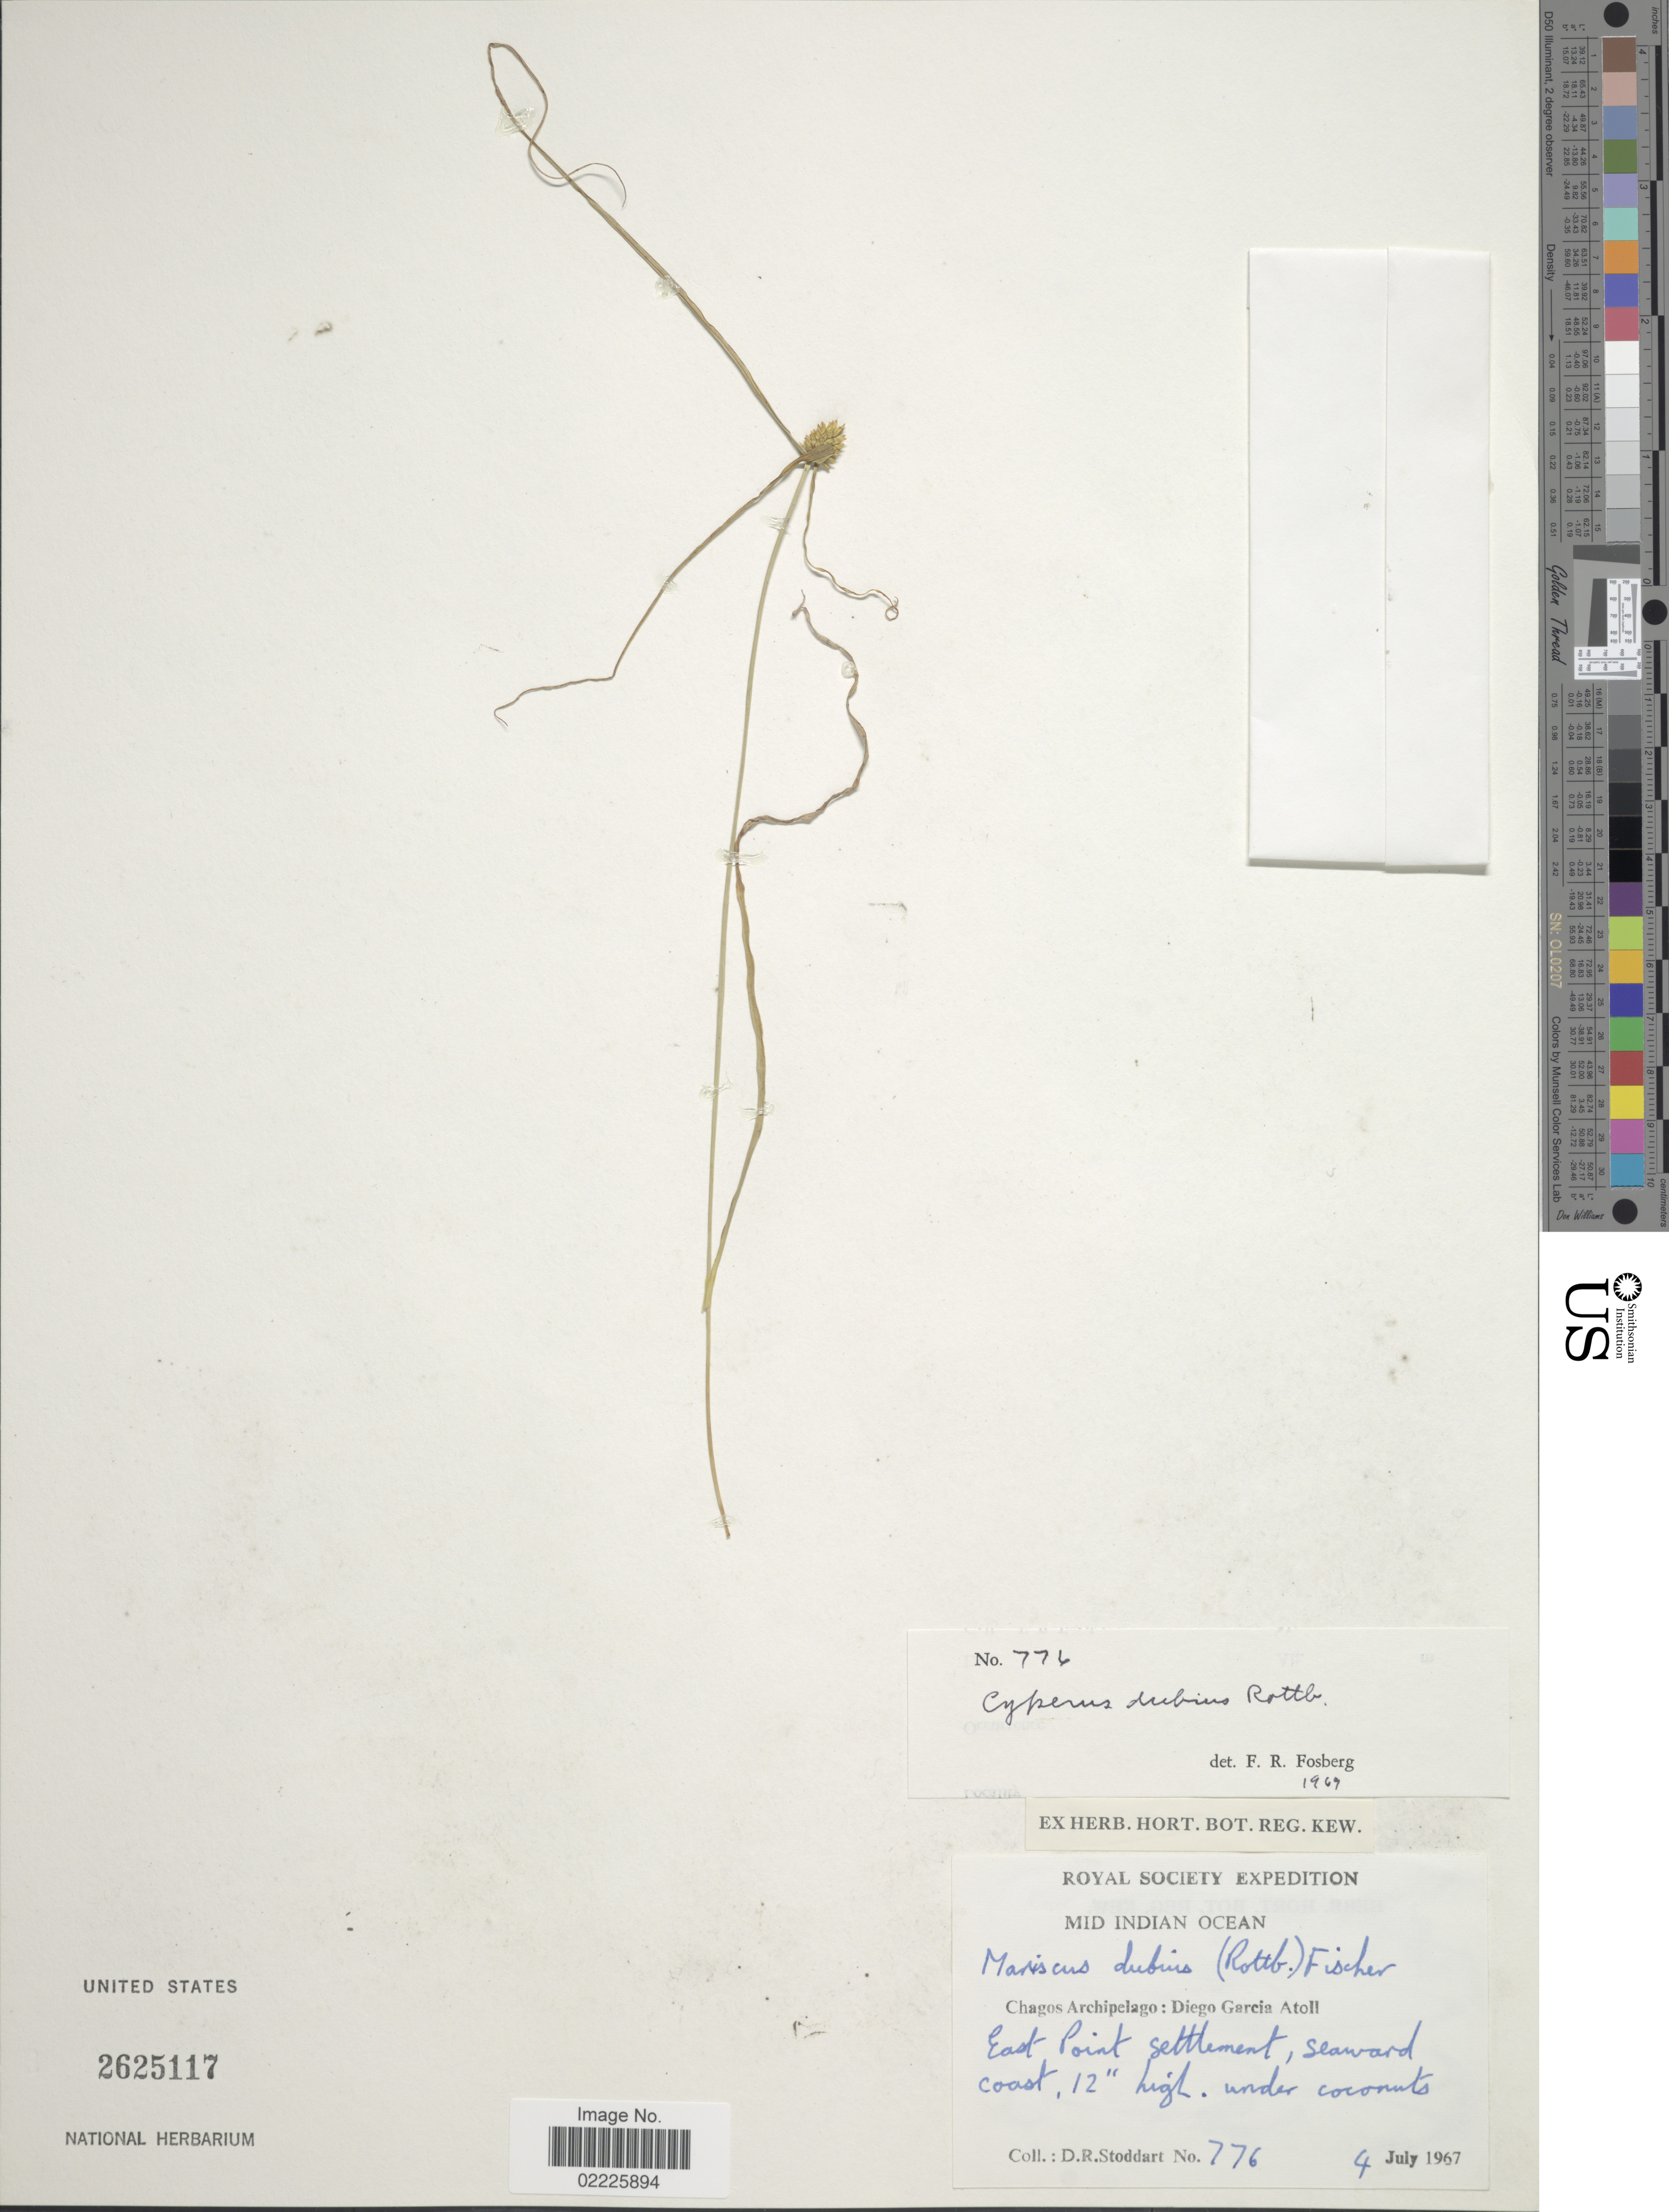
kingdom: Plantae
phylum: Tracheophyta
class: Liliopsida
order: Poales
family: Cyperaceae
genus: Cyperus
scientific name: Cyperus dubius Rottb. var. dubius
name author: Rottb.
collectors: D. R. Stoddart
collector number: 776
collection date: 1967-07-04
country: British Indian Ocean Territory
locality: Mid Indian Ocean, Diego Garcia Atoll. East Point Settlement, Chagos Archipelago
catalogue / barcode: US 2625117